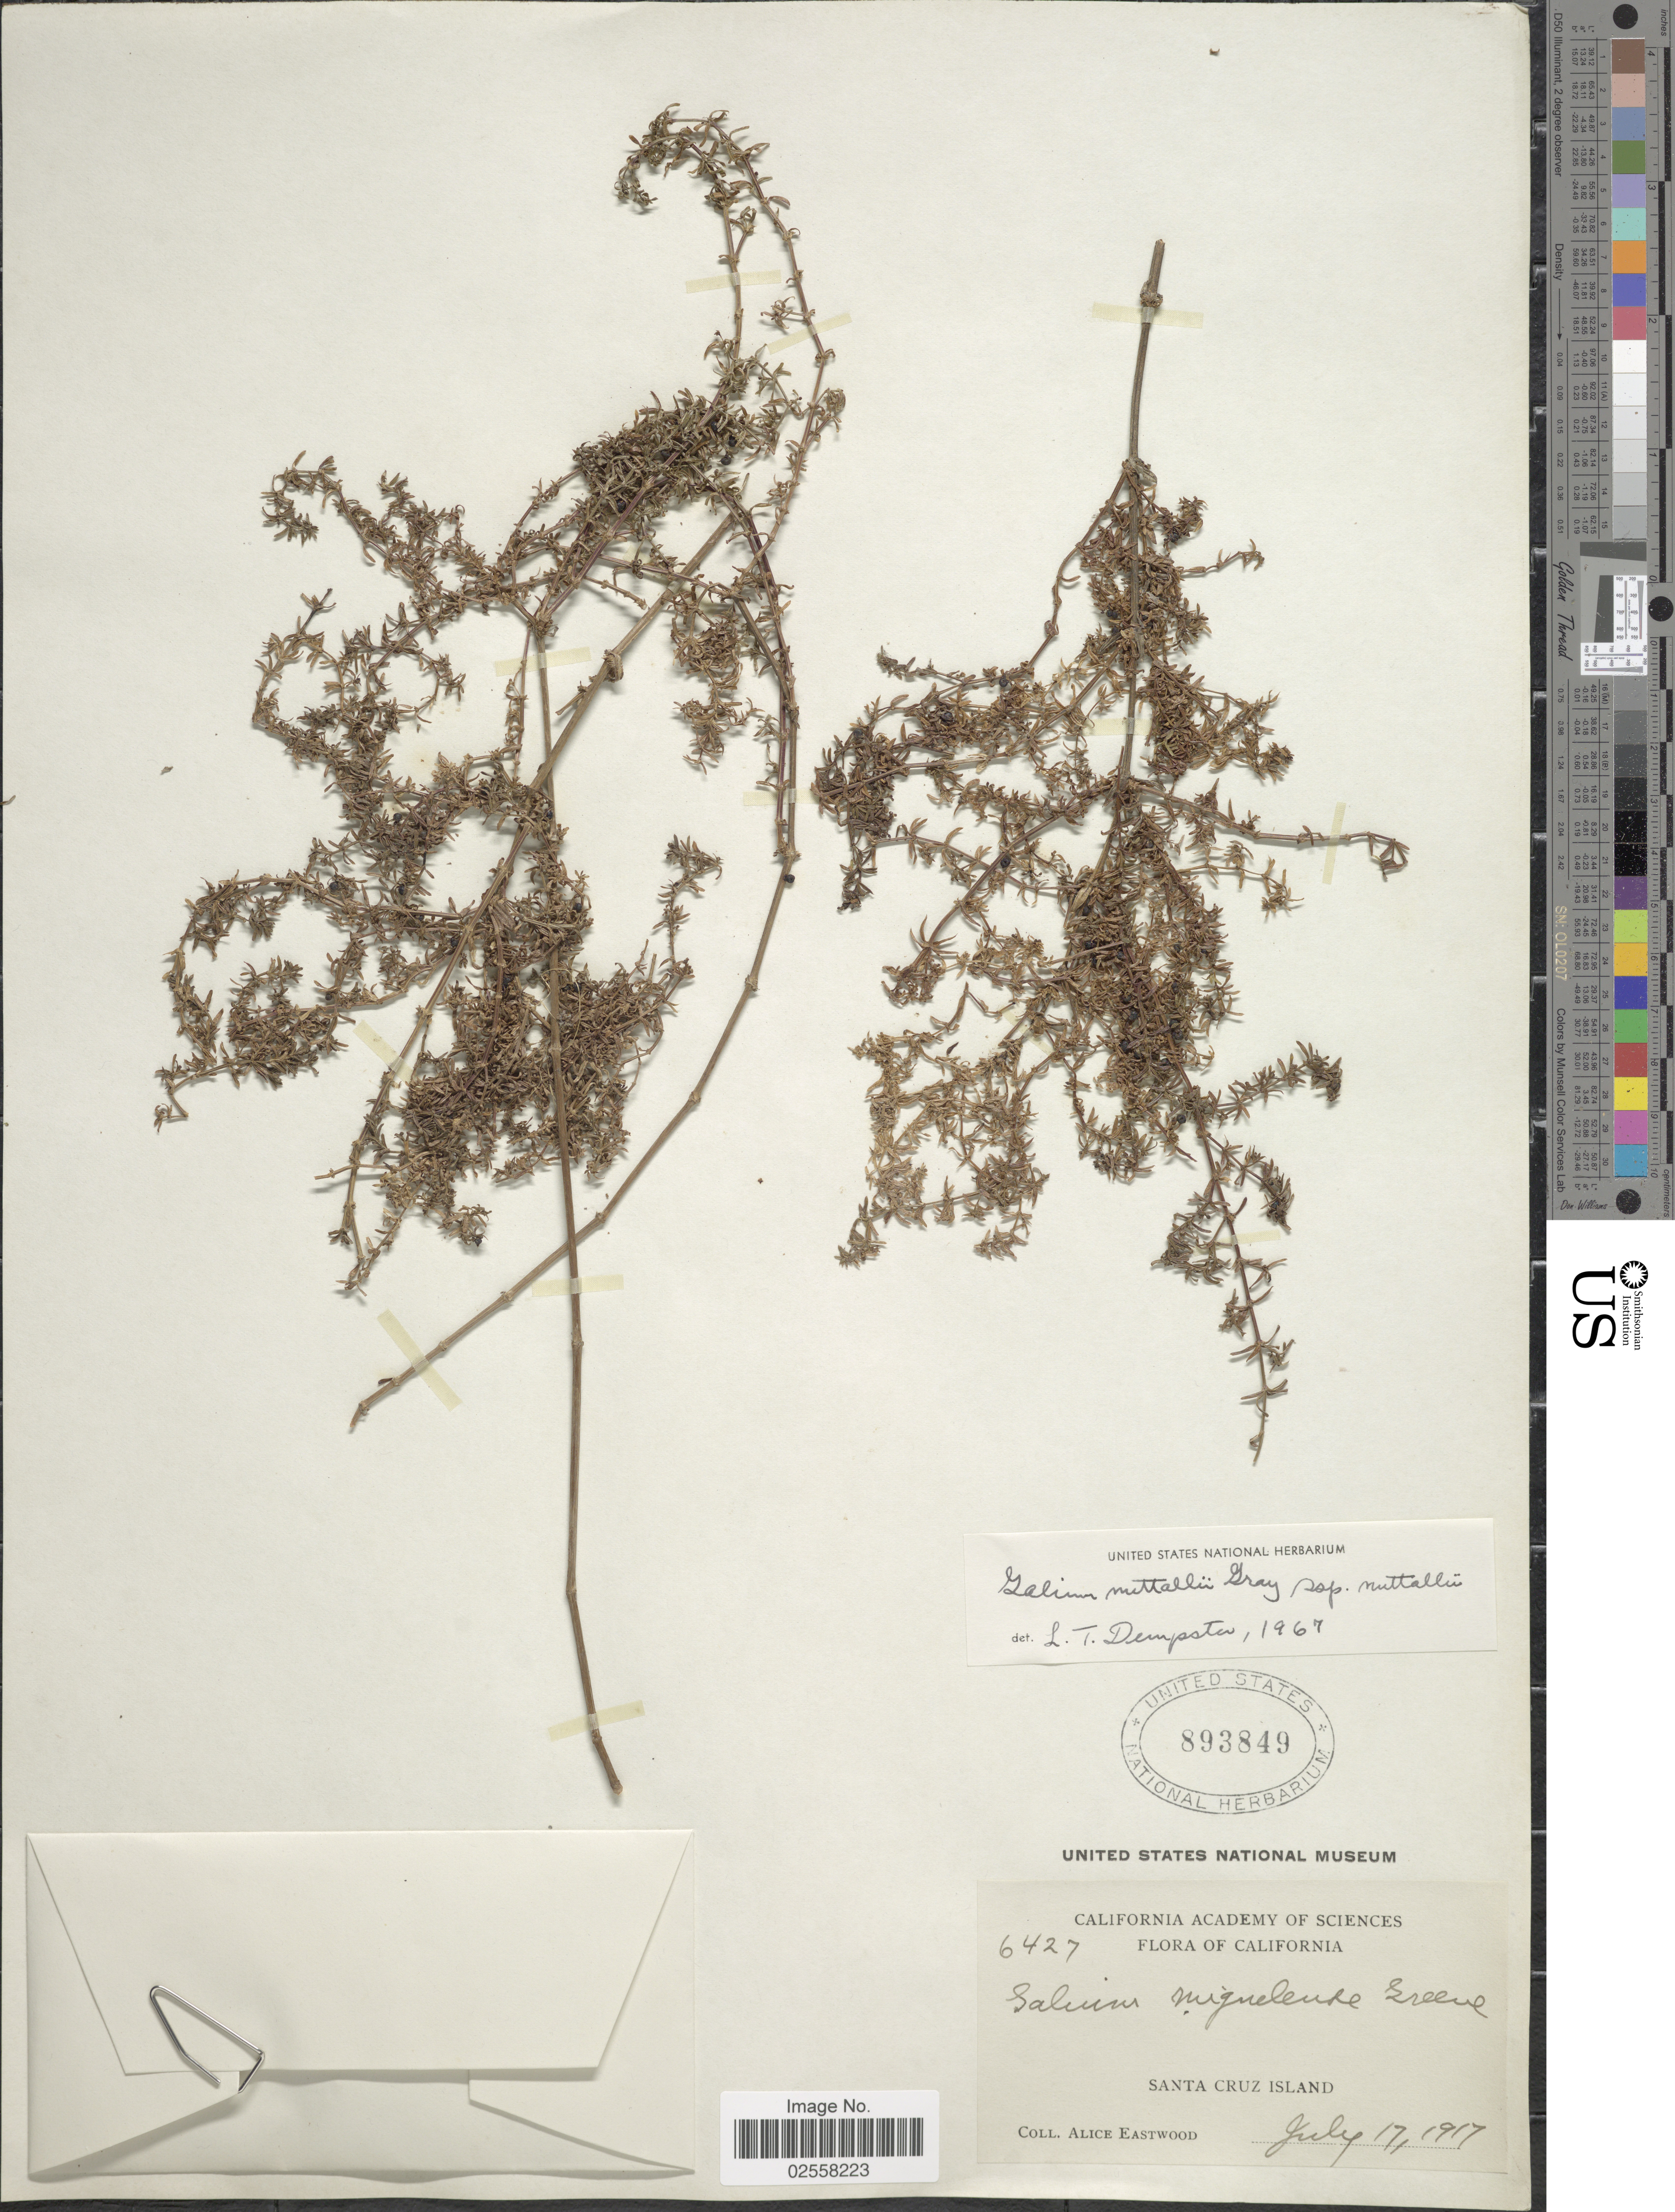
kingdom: Plantae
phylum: Tracheophyta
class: Magnoliopsida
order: Gentianales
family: Rubiaceae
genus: Galium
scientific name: Galium nuttallii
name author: A. Gray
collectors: A. Eastwood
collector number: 6427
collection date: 1917-07-17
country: United States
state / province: California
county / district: Santa Barbara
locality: Santa Cruz Island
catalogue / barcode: US 893849